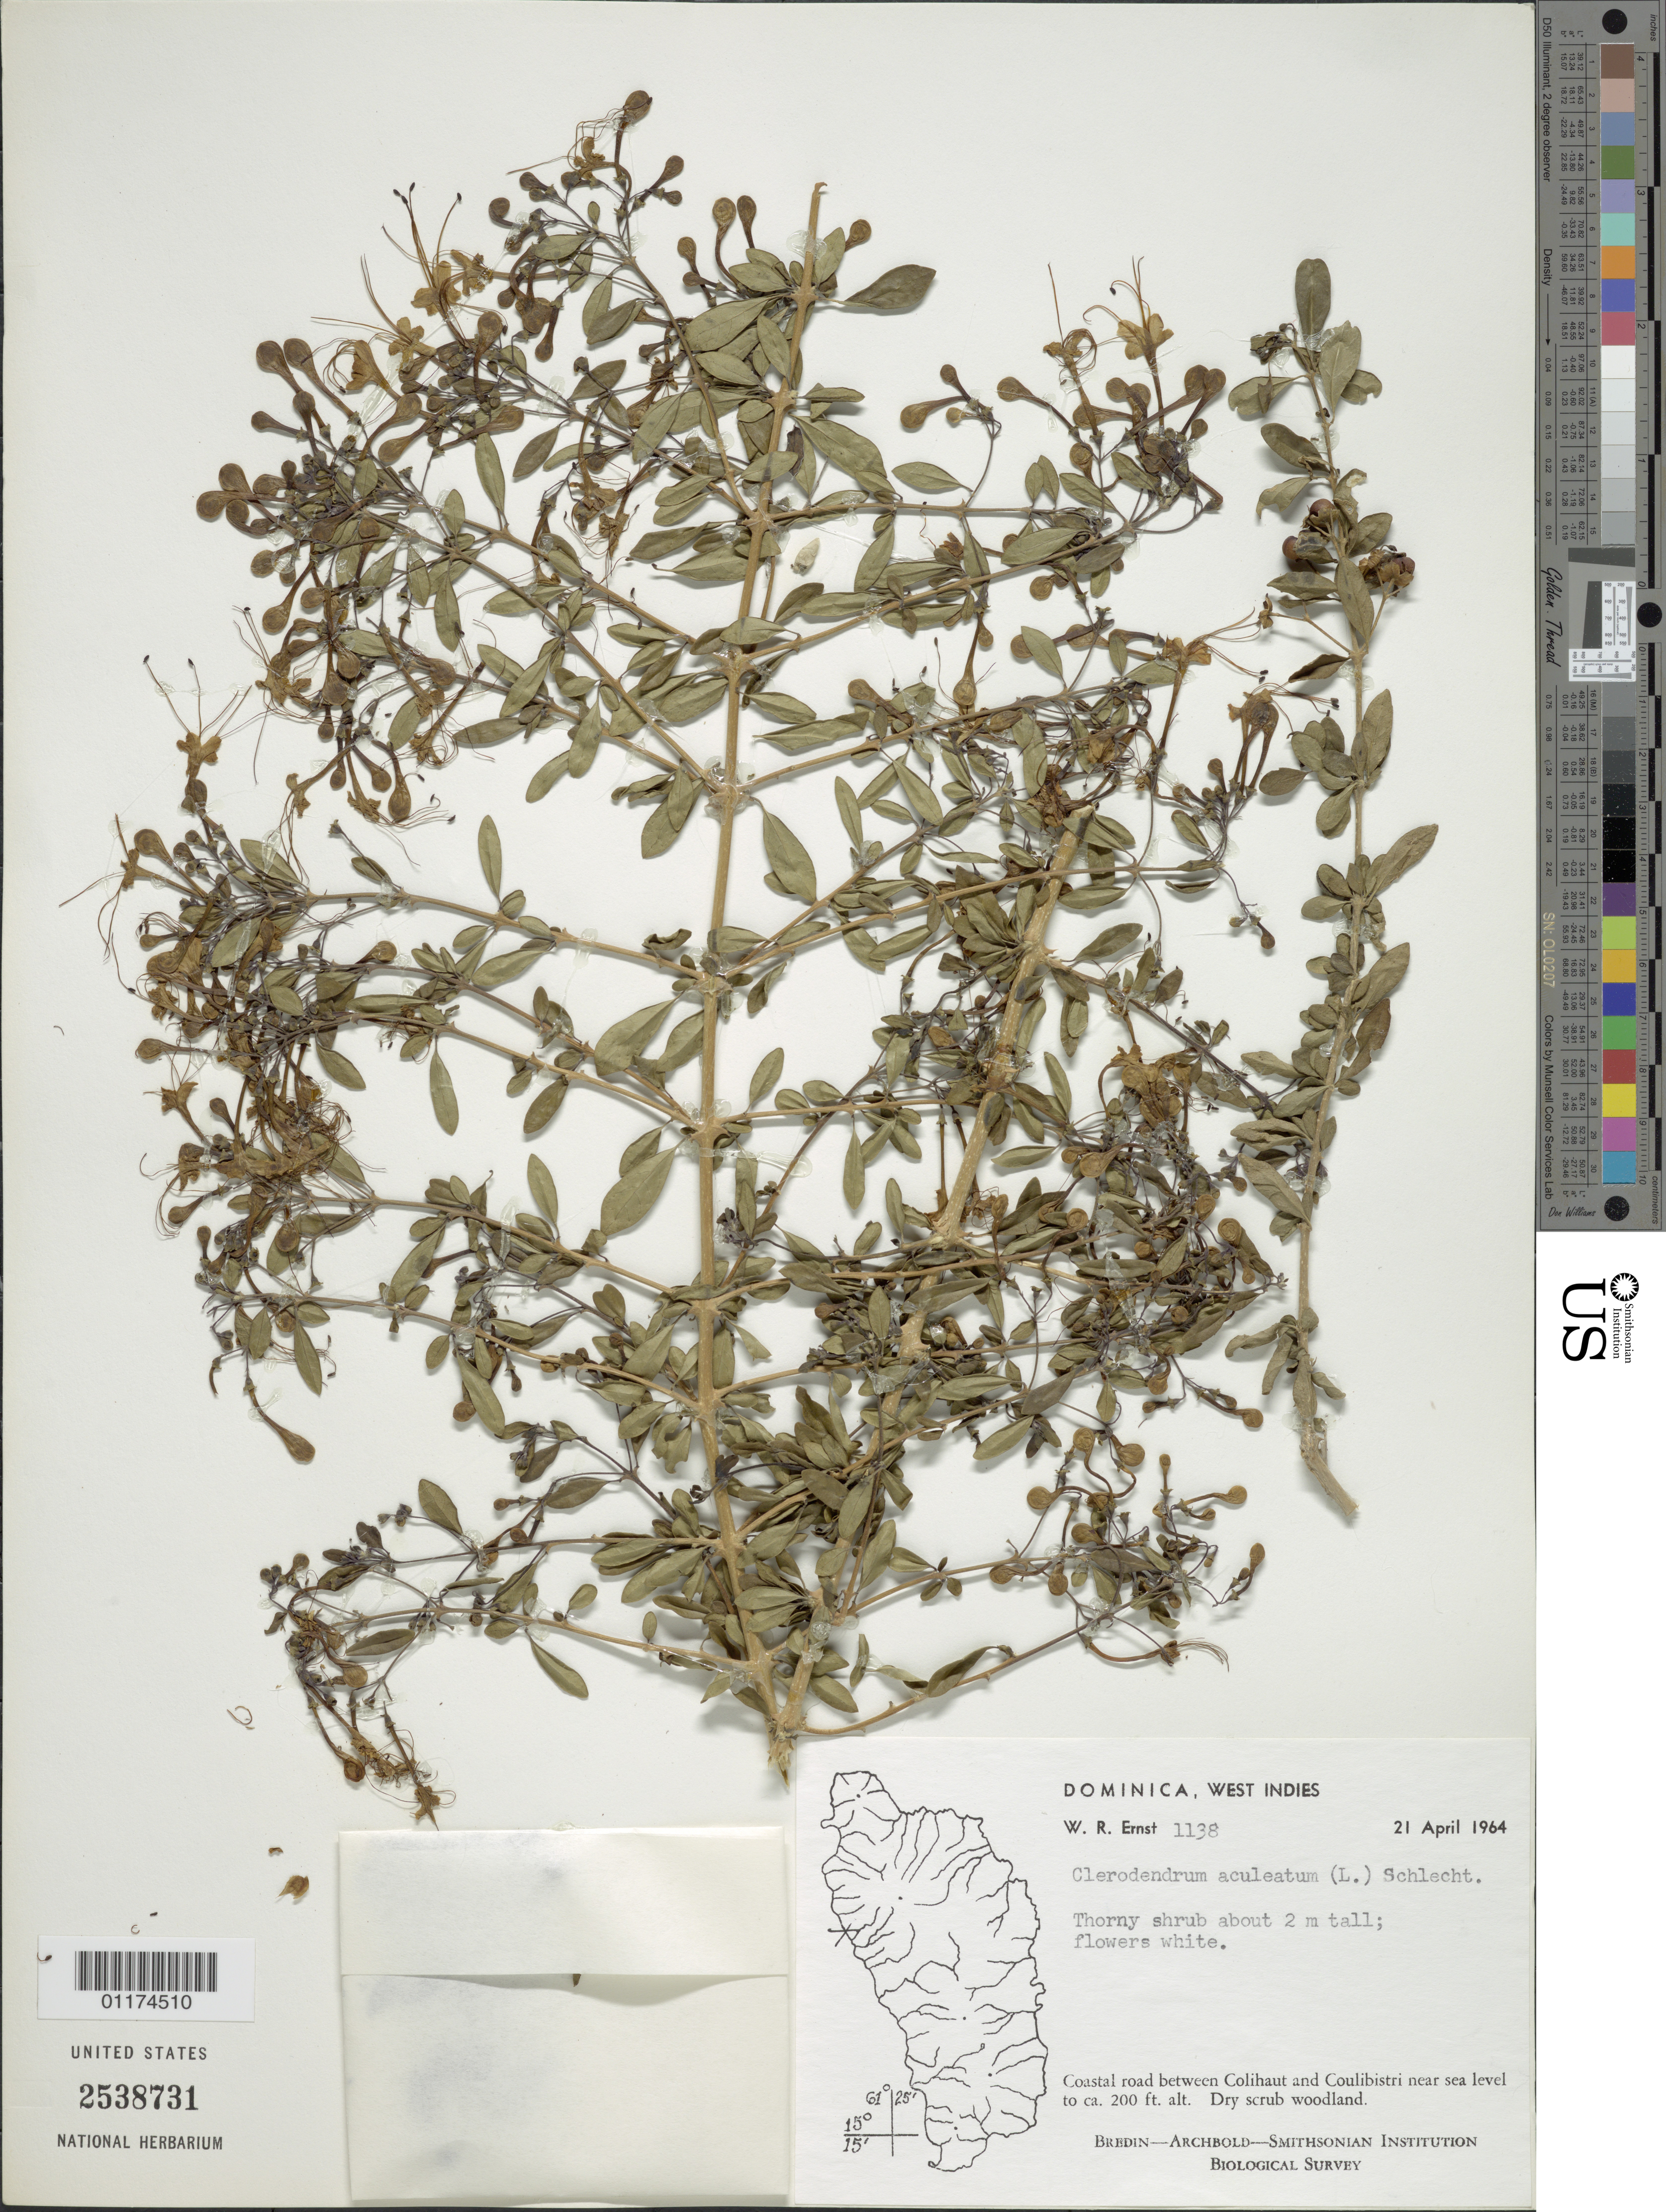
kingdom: Plantae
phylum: Tracheophyta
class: Magnoliopsida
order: Lamiales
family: Lamiaceae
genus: Clerodendrum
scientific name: Clerodendrum aculeatum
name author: (L.) Schltdl.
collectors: W. R. Ernst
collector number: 1138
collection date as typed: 21 Apr 1964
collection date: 1964-04-21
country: Dominica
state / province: St. Peter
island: Dominica I.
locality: Coastal road between Colihaut and Coulibistri near sea level to ca. 200 ft. alt. Dry scrub woodland.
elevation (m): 61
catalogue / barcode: US 2538731